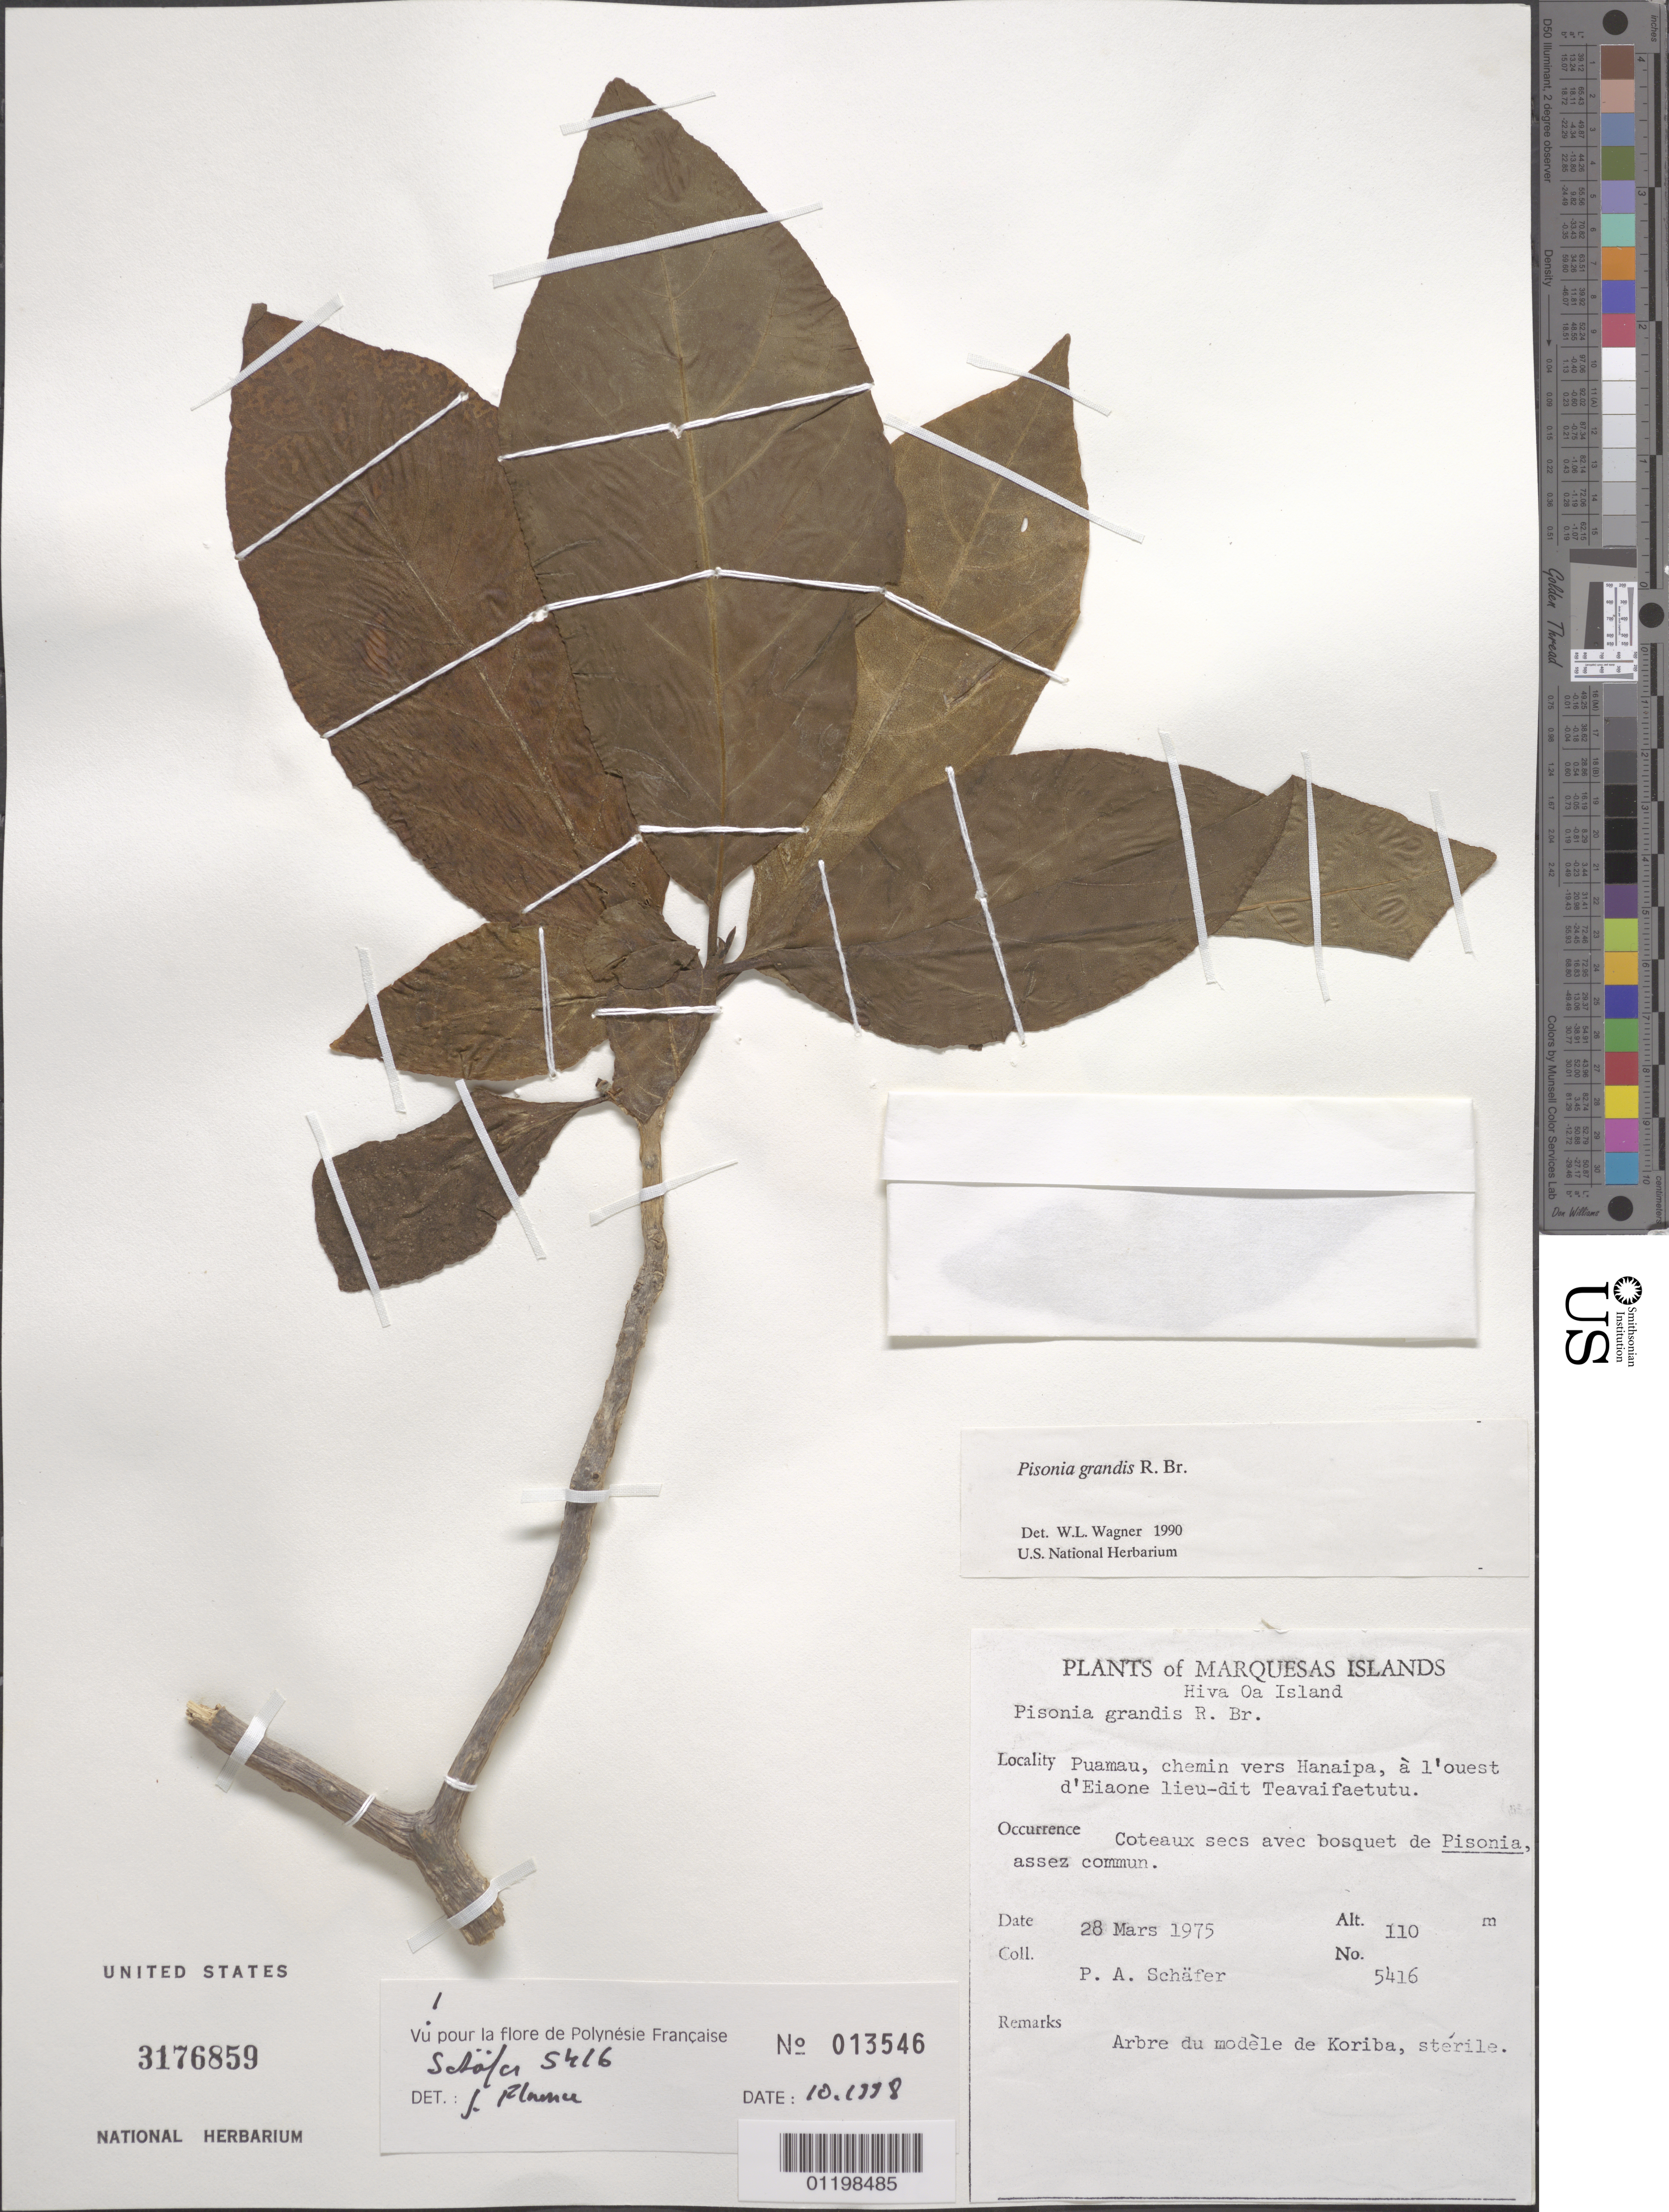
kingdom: Plantae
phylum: Tracheophyta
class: Magnoliopsida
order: Caryophyllales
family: Nyctaginaceae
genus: Pisonia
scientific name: Pisonia grandis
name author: R. Br.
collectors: P. A. Schäfer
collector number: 5416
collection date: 1975-03-28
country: French Polynesia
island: Hiva Oa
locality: Puamau, chemin vers Hanaipa à Hanaipa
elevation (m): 110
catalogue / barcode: US 3176859